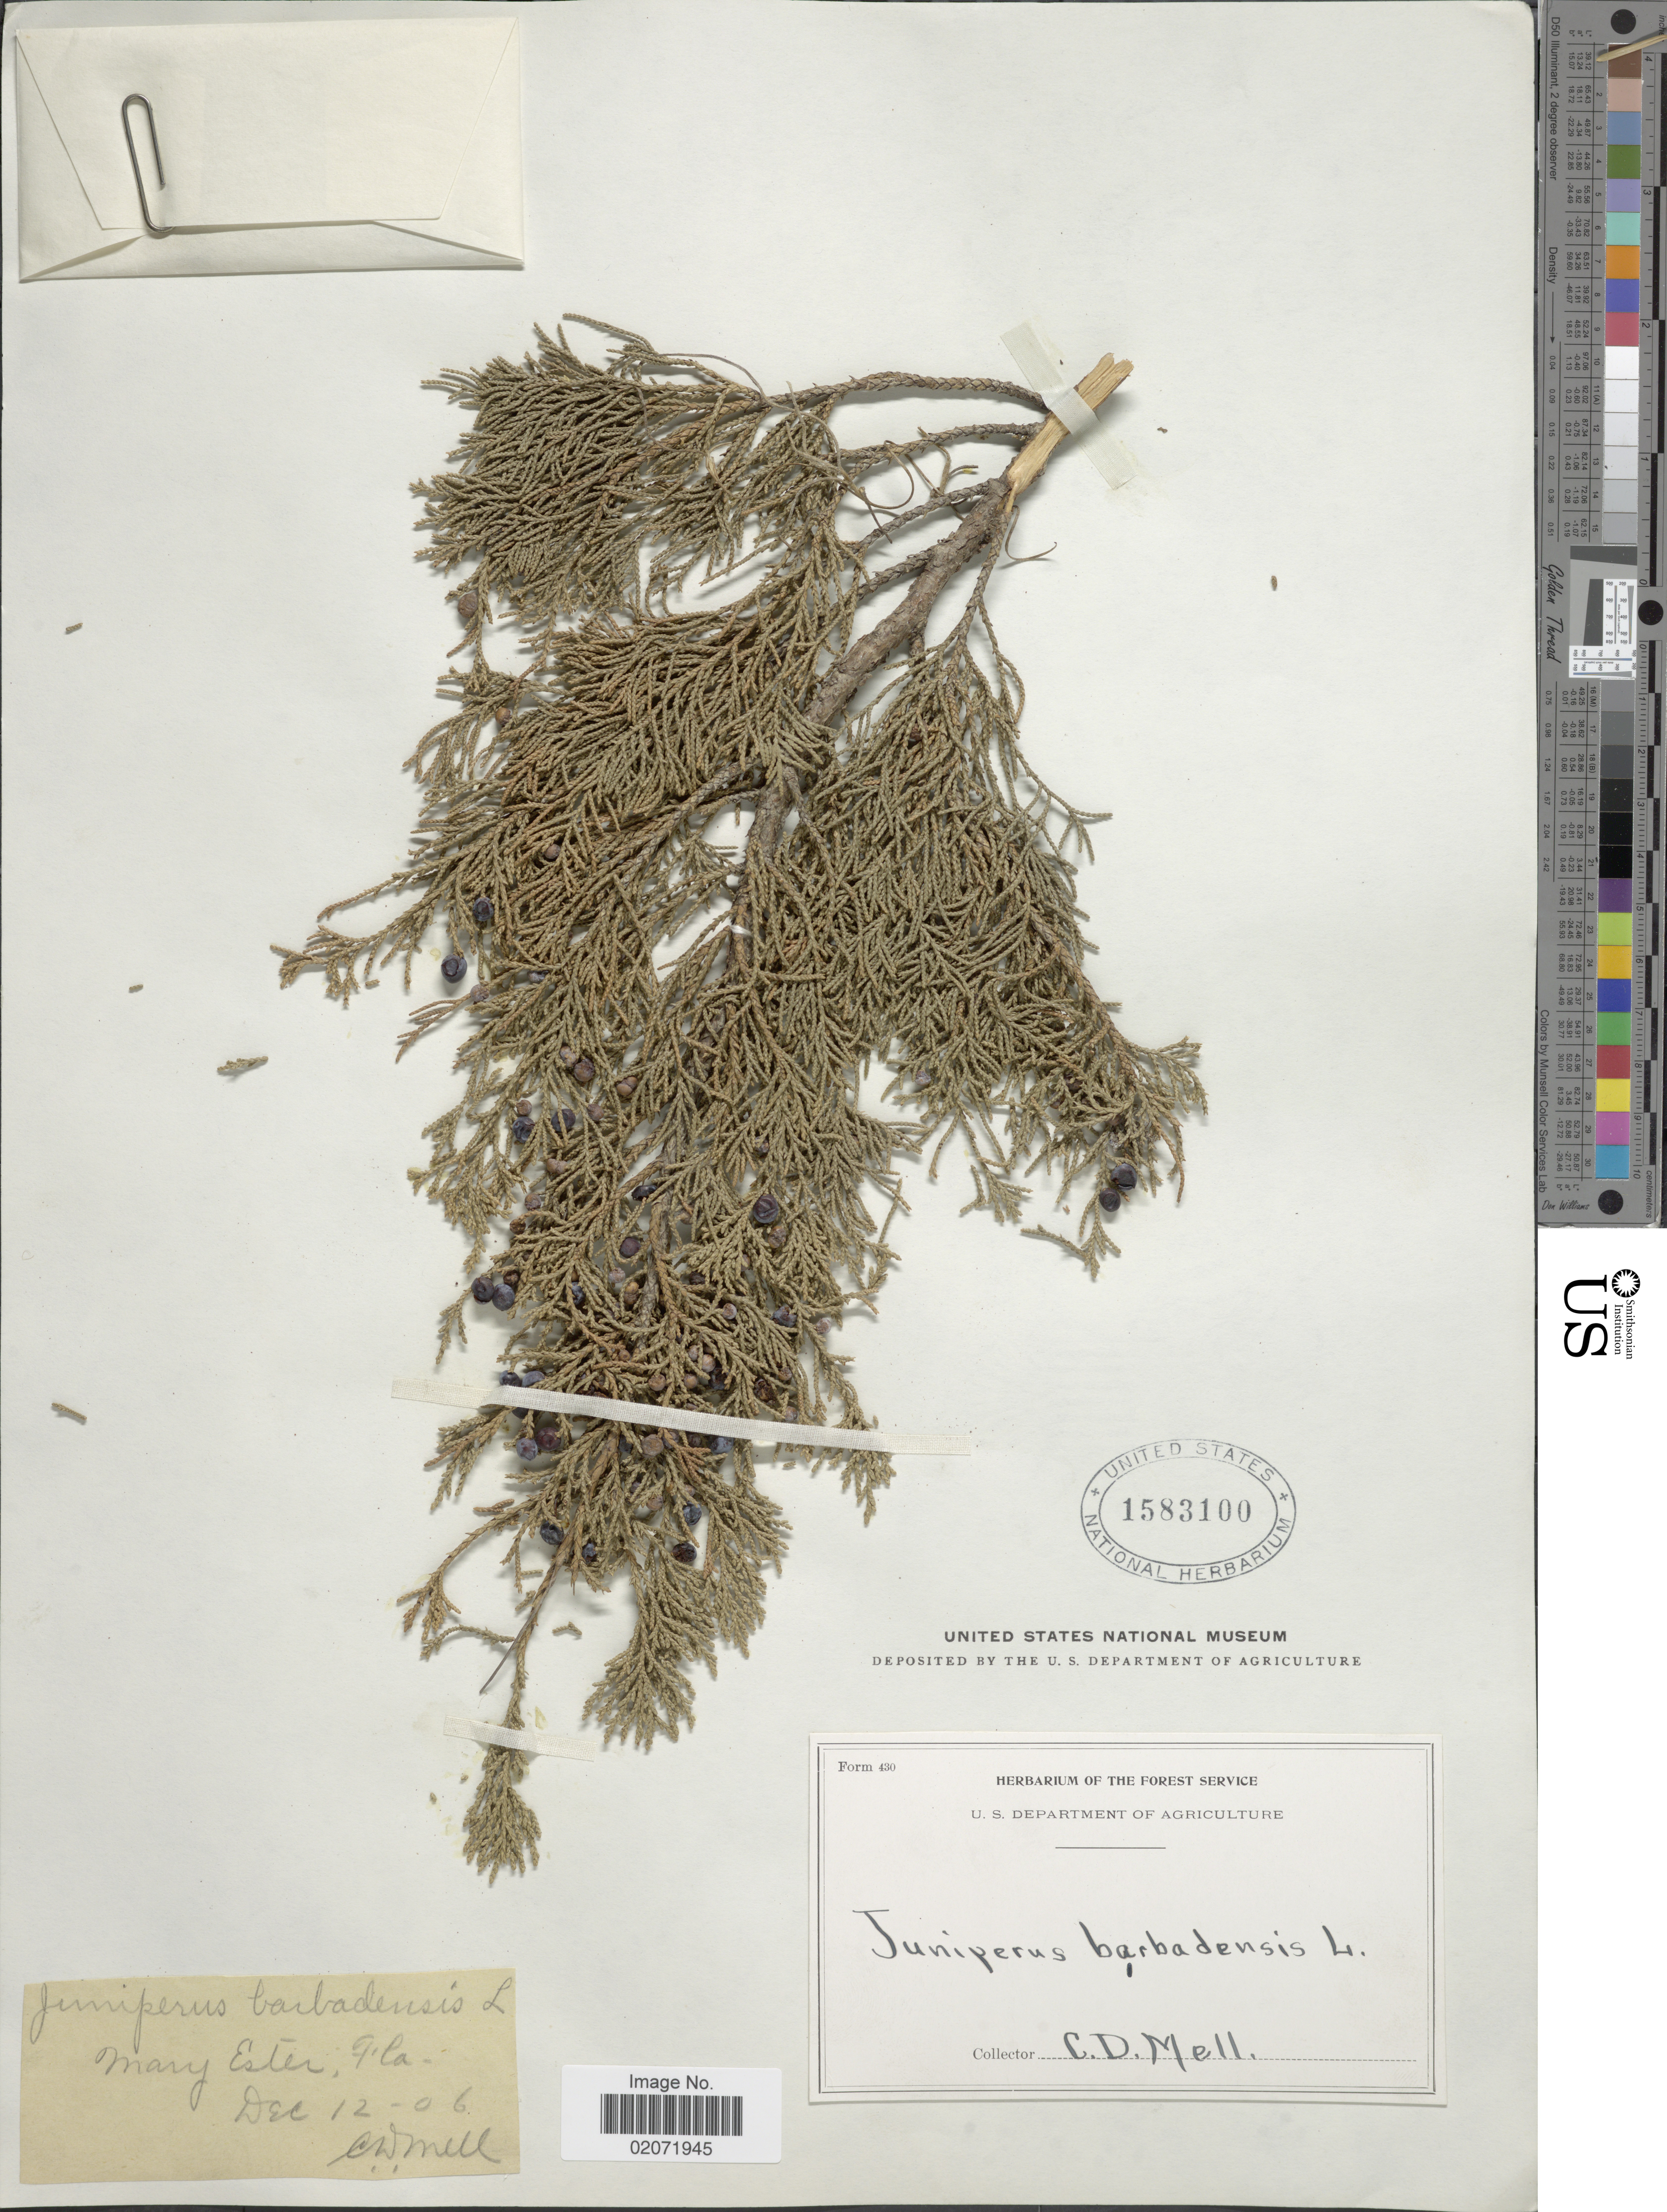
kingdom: Plantae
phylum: Tracheophyta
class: Pinopsida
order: Pinales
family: Cupressaceae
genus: Juniperus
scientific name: Juniperus silicicola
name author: (Small) L.H. Bailey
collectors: C. D. Mell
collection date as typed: Transcribed d/m/y: 12/12/6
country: United States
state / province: Florida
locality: Mary Ester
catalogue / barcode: US 1583100